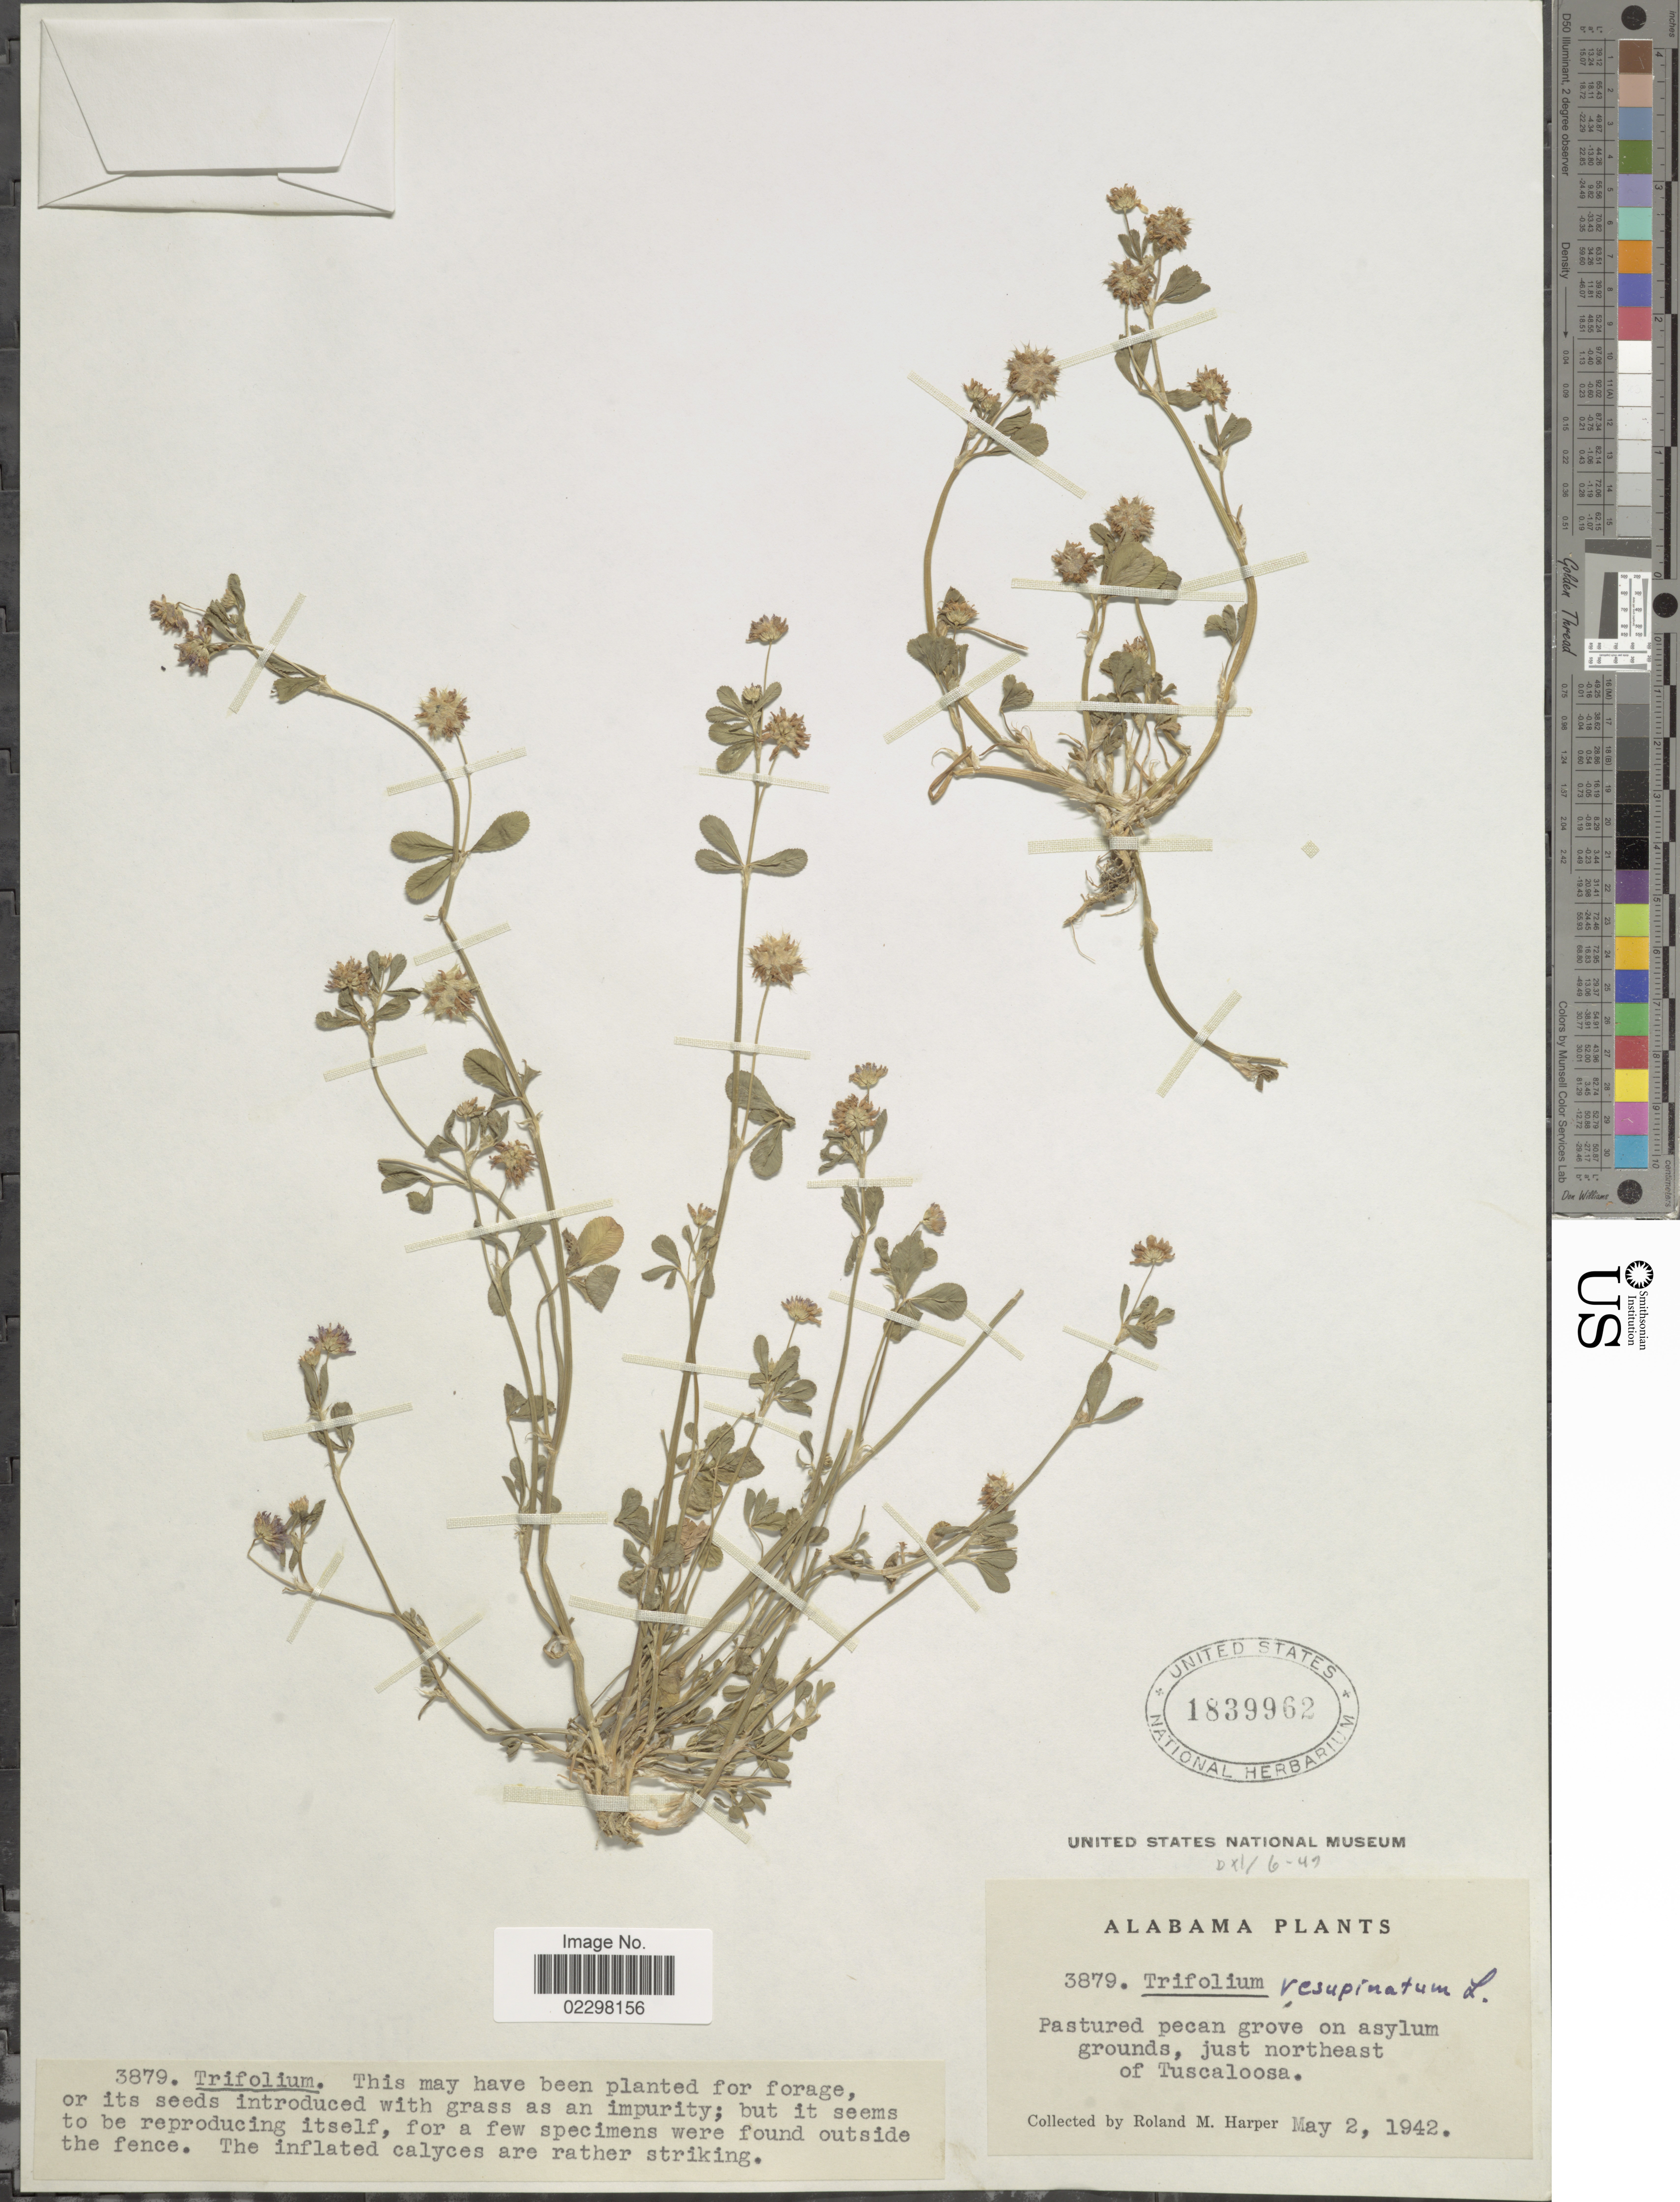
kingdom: Plantae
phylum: Tracheophyta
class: Magnoliopsida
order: Fabales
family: Fabaceae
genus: Trifolium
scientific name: Trifolium resupinatum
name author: L.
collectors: R. M. Harper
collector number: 3879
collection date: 1942-05-02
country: United States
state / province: Alabama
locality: Pastured pecan grove on asylum grounds, just northeast of Tuscaloosa.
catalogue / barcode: US 1839962